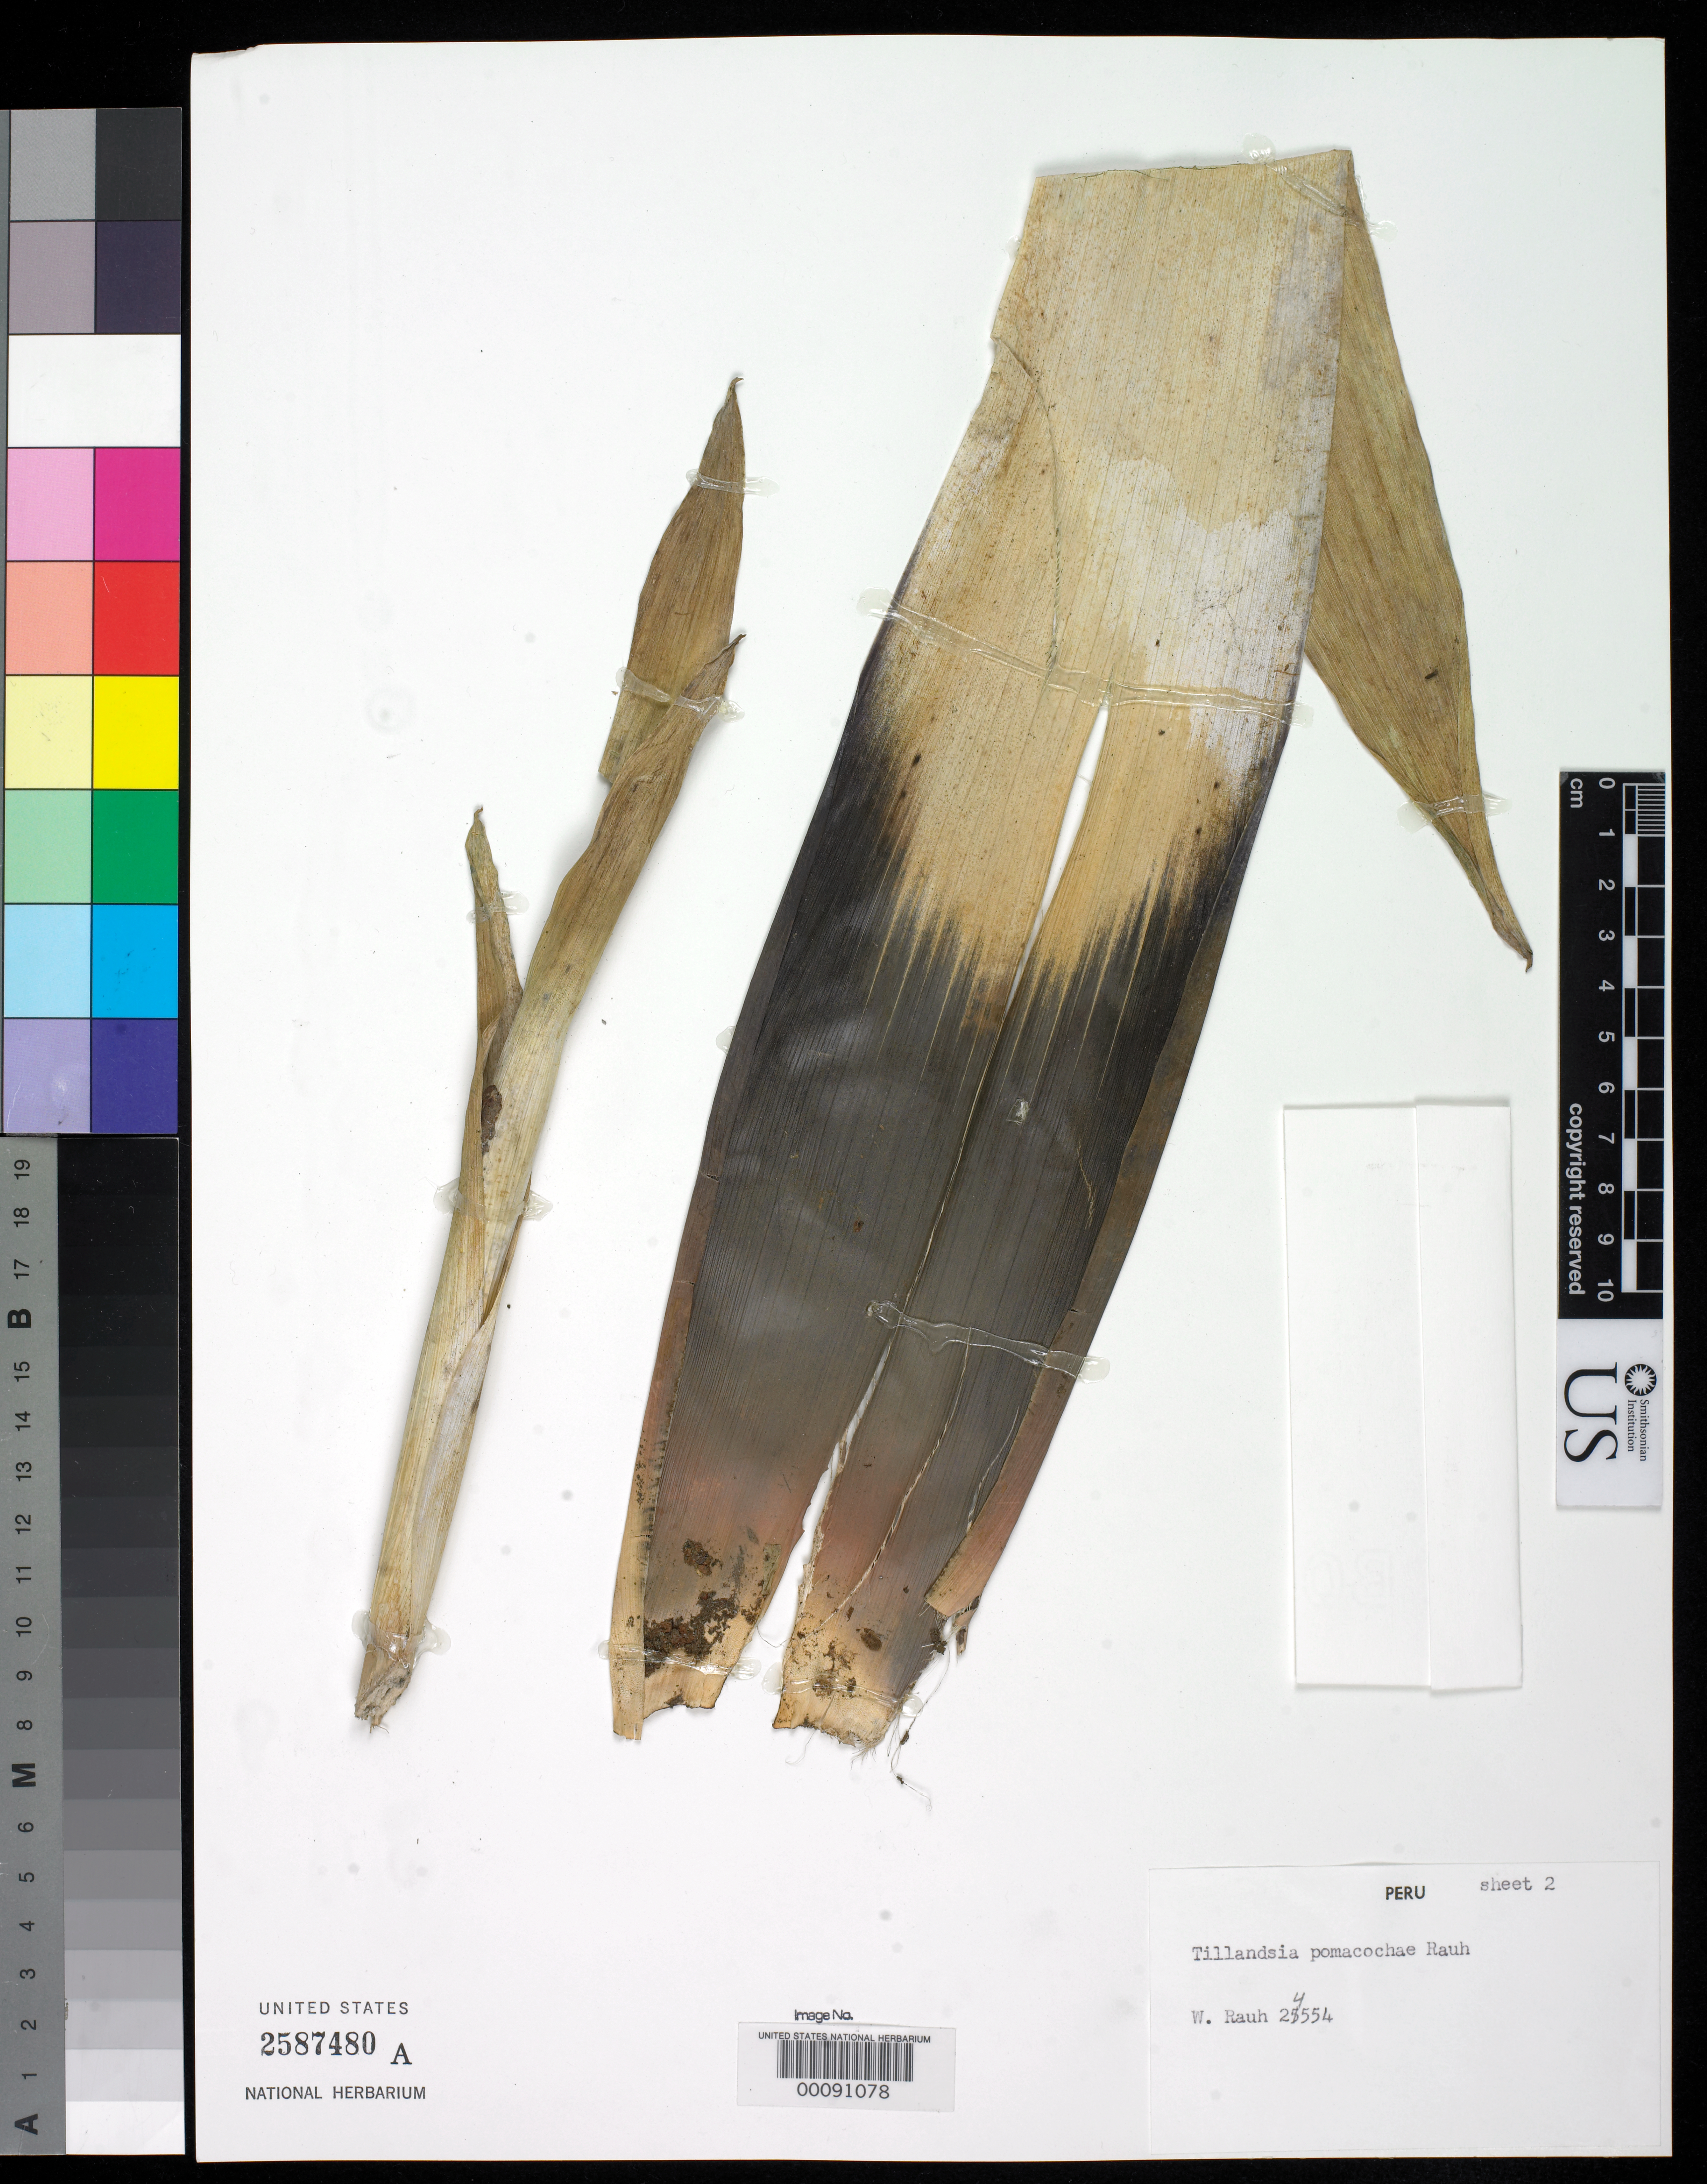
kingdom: Plantae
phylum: Tracheophyta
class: Liliopsida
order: Poales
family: Bromeliaceae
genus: Tillandsia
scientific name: Tillandsia pomacochae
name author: Rauh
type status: Isotype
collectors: W. Rauh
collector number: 24554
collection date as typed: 09 Sep 1970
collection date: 1970-09-09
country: Peru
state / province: Cajamarca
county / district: Chota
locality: near Ingenio, above Pomacocha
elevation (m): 2100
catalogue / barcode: US 2587480A